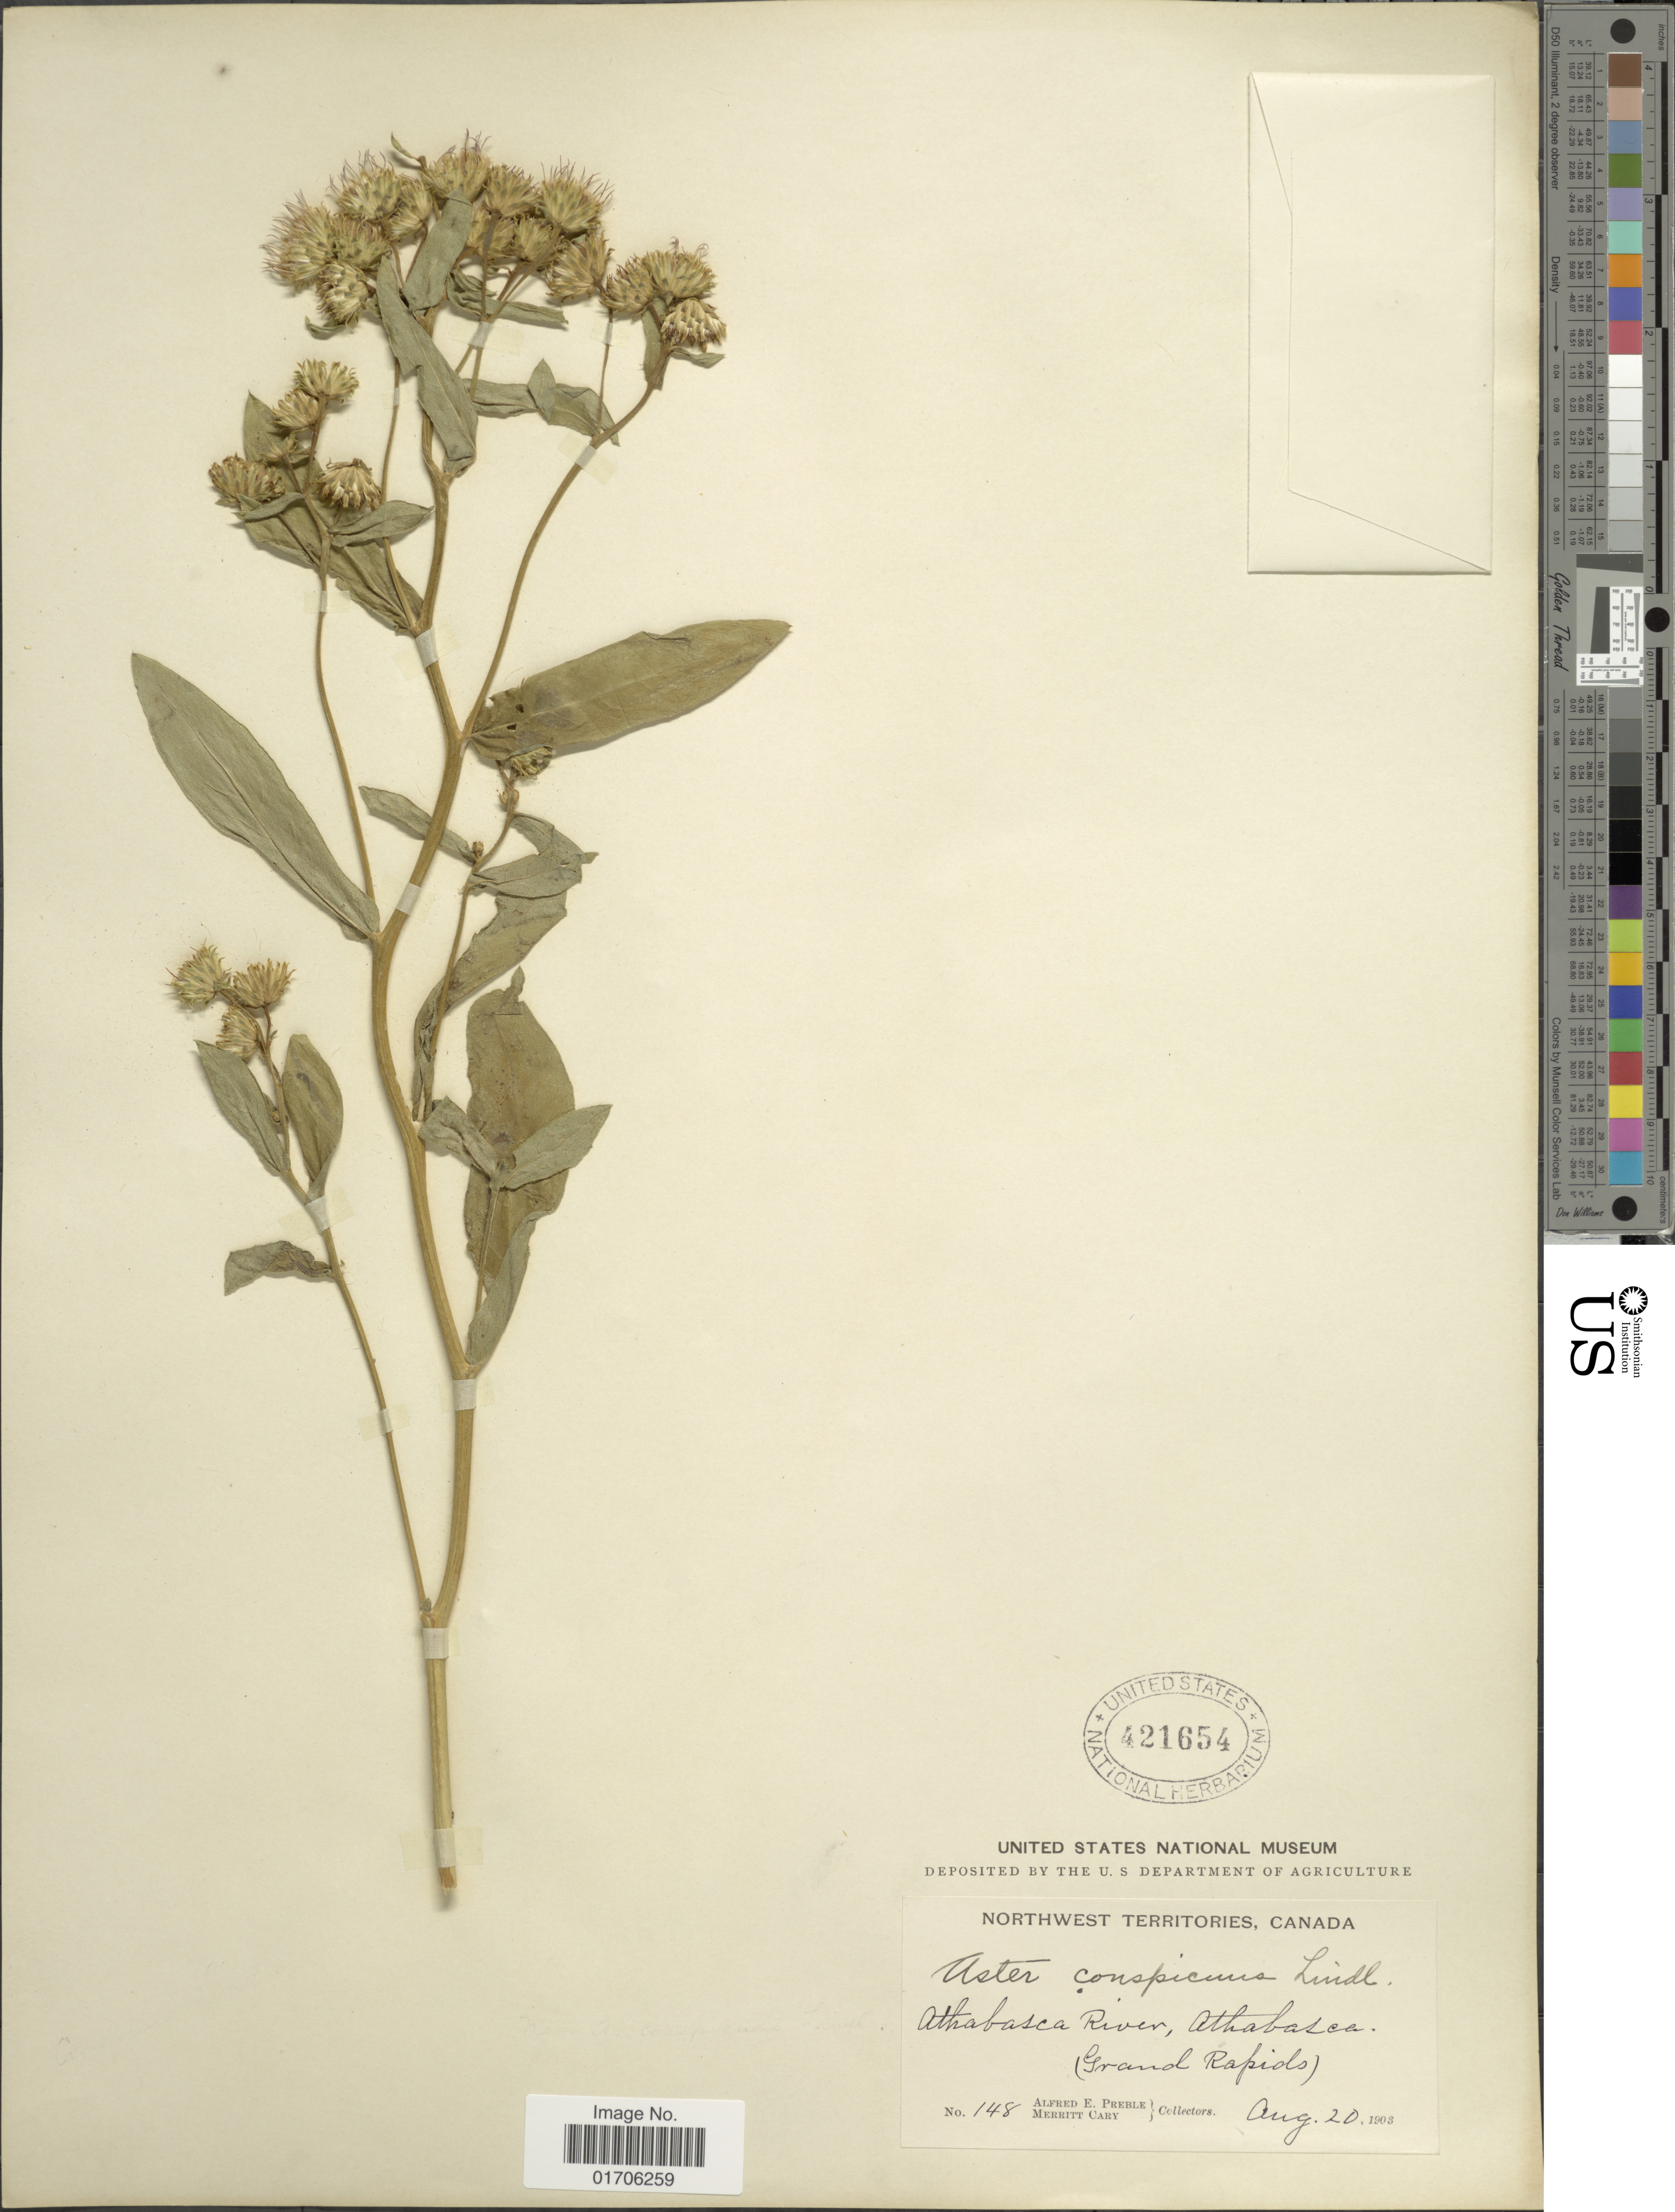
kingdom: Plantae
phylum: Tracheophyta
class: Magnoliopsida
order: Asterales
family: Asteraceae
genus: Eurybia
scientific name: Eurybia conspicua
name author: (Lindl.) G.L. Nesom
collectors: A. Preble & C. Merritt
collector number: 148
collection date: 1903-08-20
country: Canada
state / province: Northwest Territories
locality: Northwest Territories, Canada. Athabasca River, Athabasca (Grand Rapids)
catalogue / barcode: US 421654